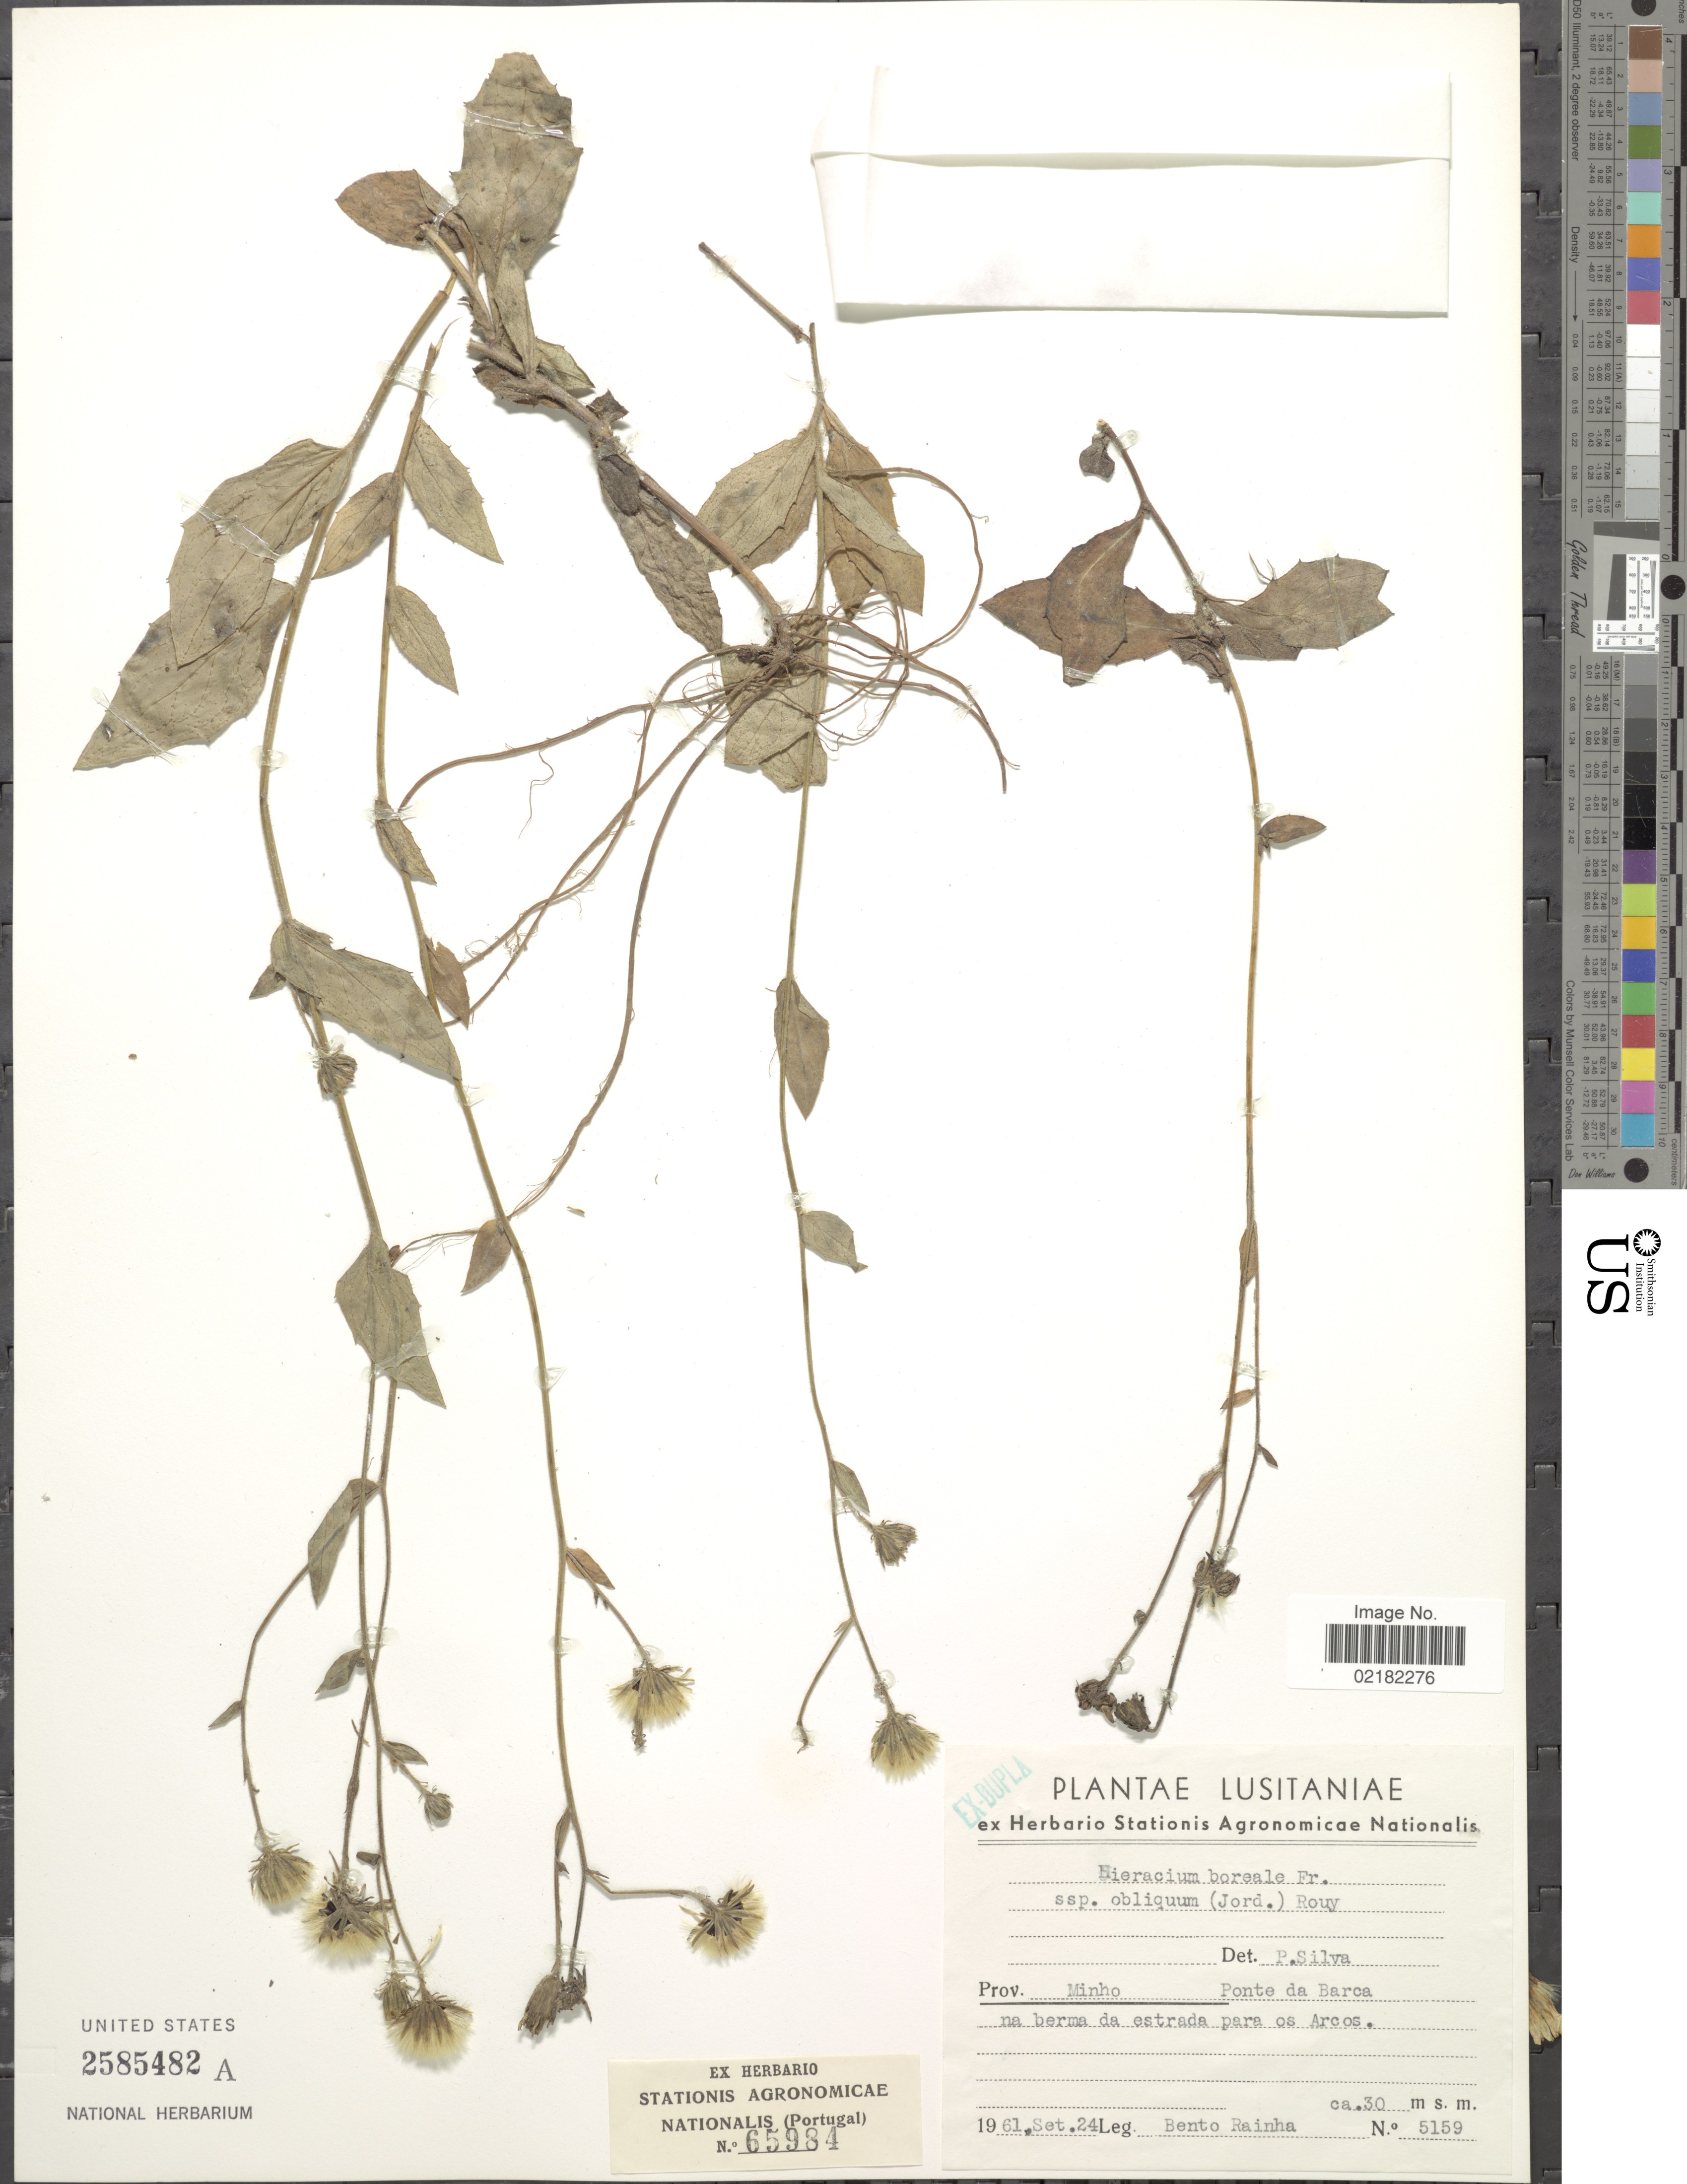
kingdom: Plantae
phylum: Tracheophyta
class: Magnoliopsida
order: Asterales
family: Asteraceae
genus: Hieracium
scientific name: Hieracium sabaudum subsp. boreale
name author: (Fr.) Hayek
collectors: B. Rainha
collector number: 5159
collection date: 1961-09-24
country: Portugal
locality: Lusitaniae, Prov. Minho Ponte da Barca na berma da estrada para os Arcos.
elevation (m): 30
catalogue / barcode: US 2585482A